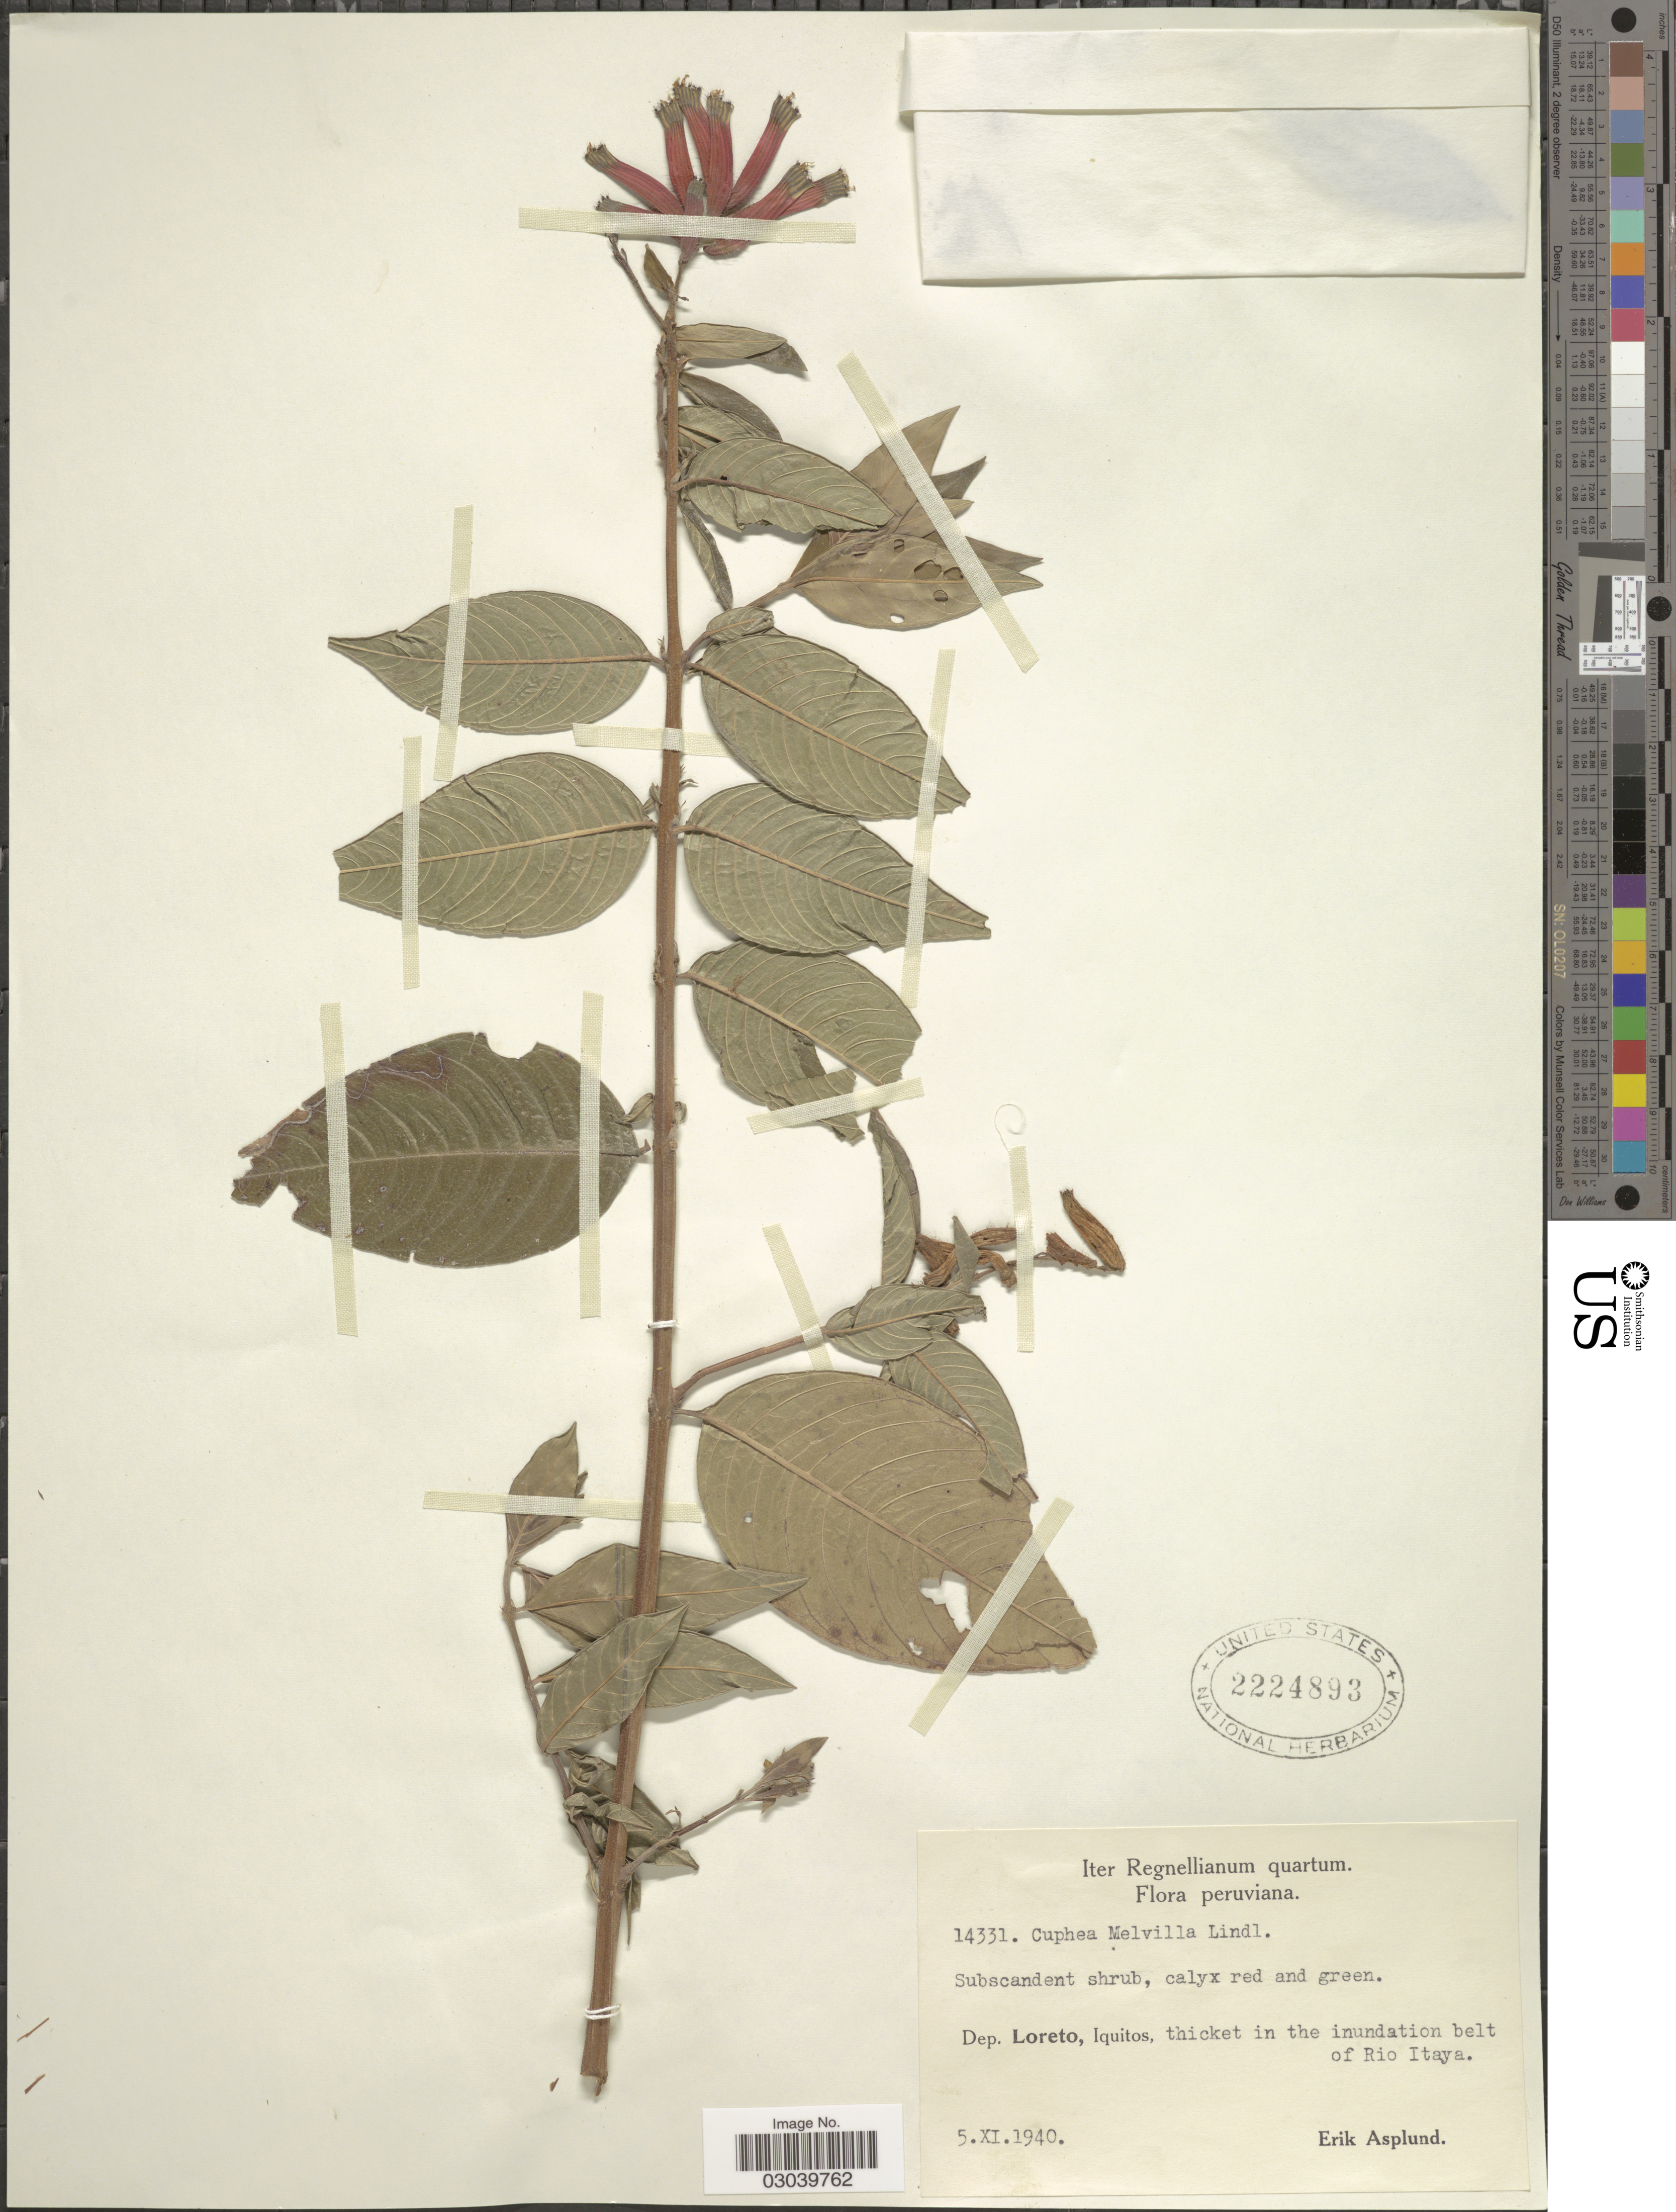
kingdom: Plantae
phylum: Tracheophyta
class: Magnoliopsida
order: Myrtales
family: Lythraceae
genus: Cuphea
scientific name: Cuphea melvilla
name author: Lindl.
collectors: E. Asplund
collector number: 14331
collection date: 1940-11-05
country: Peru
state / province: Loreto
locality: Dep. Loreto, Iquitos, thicket in the inundation belt of Rio Itaya.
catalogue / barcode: US 2224893